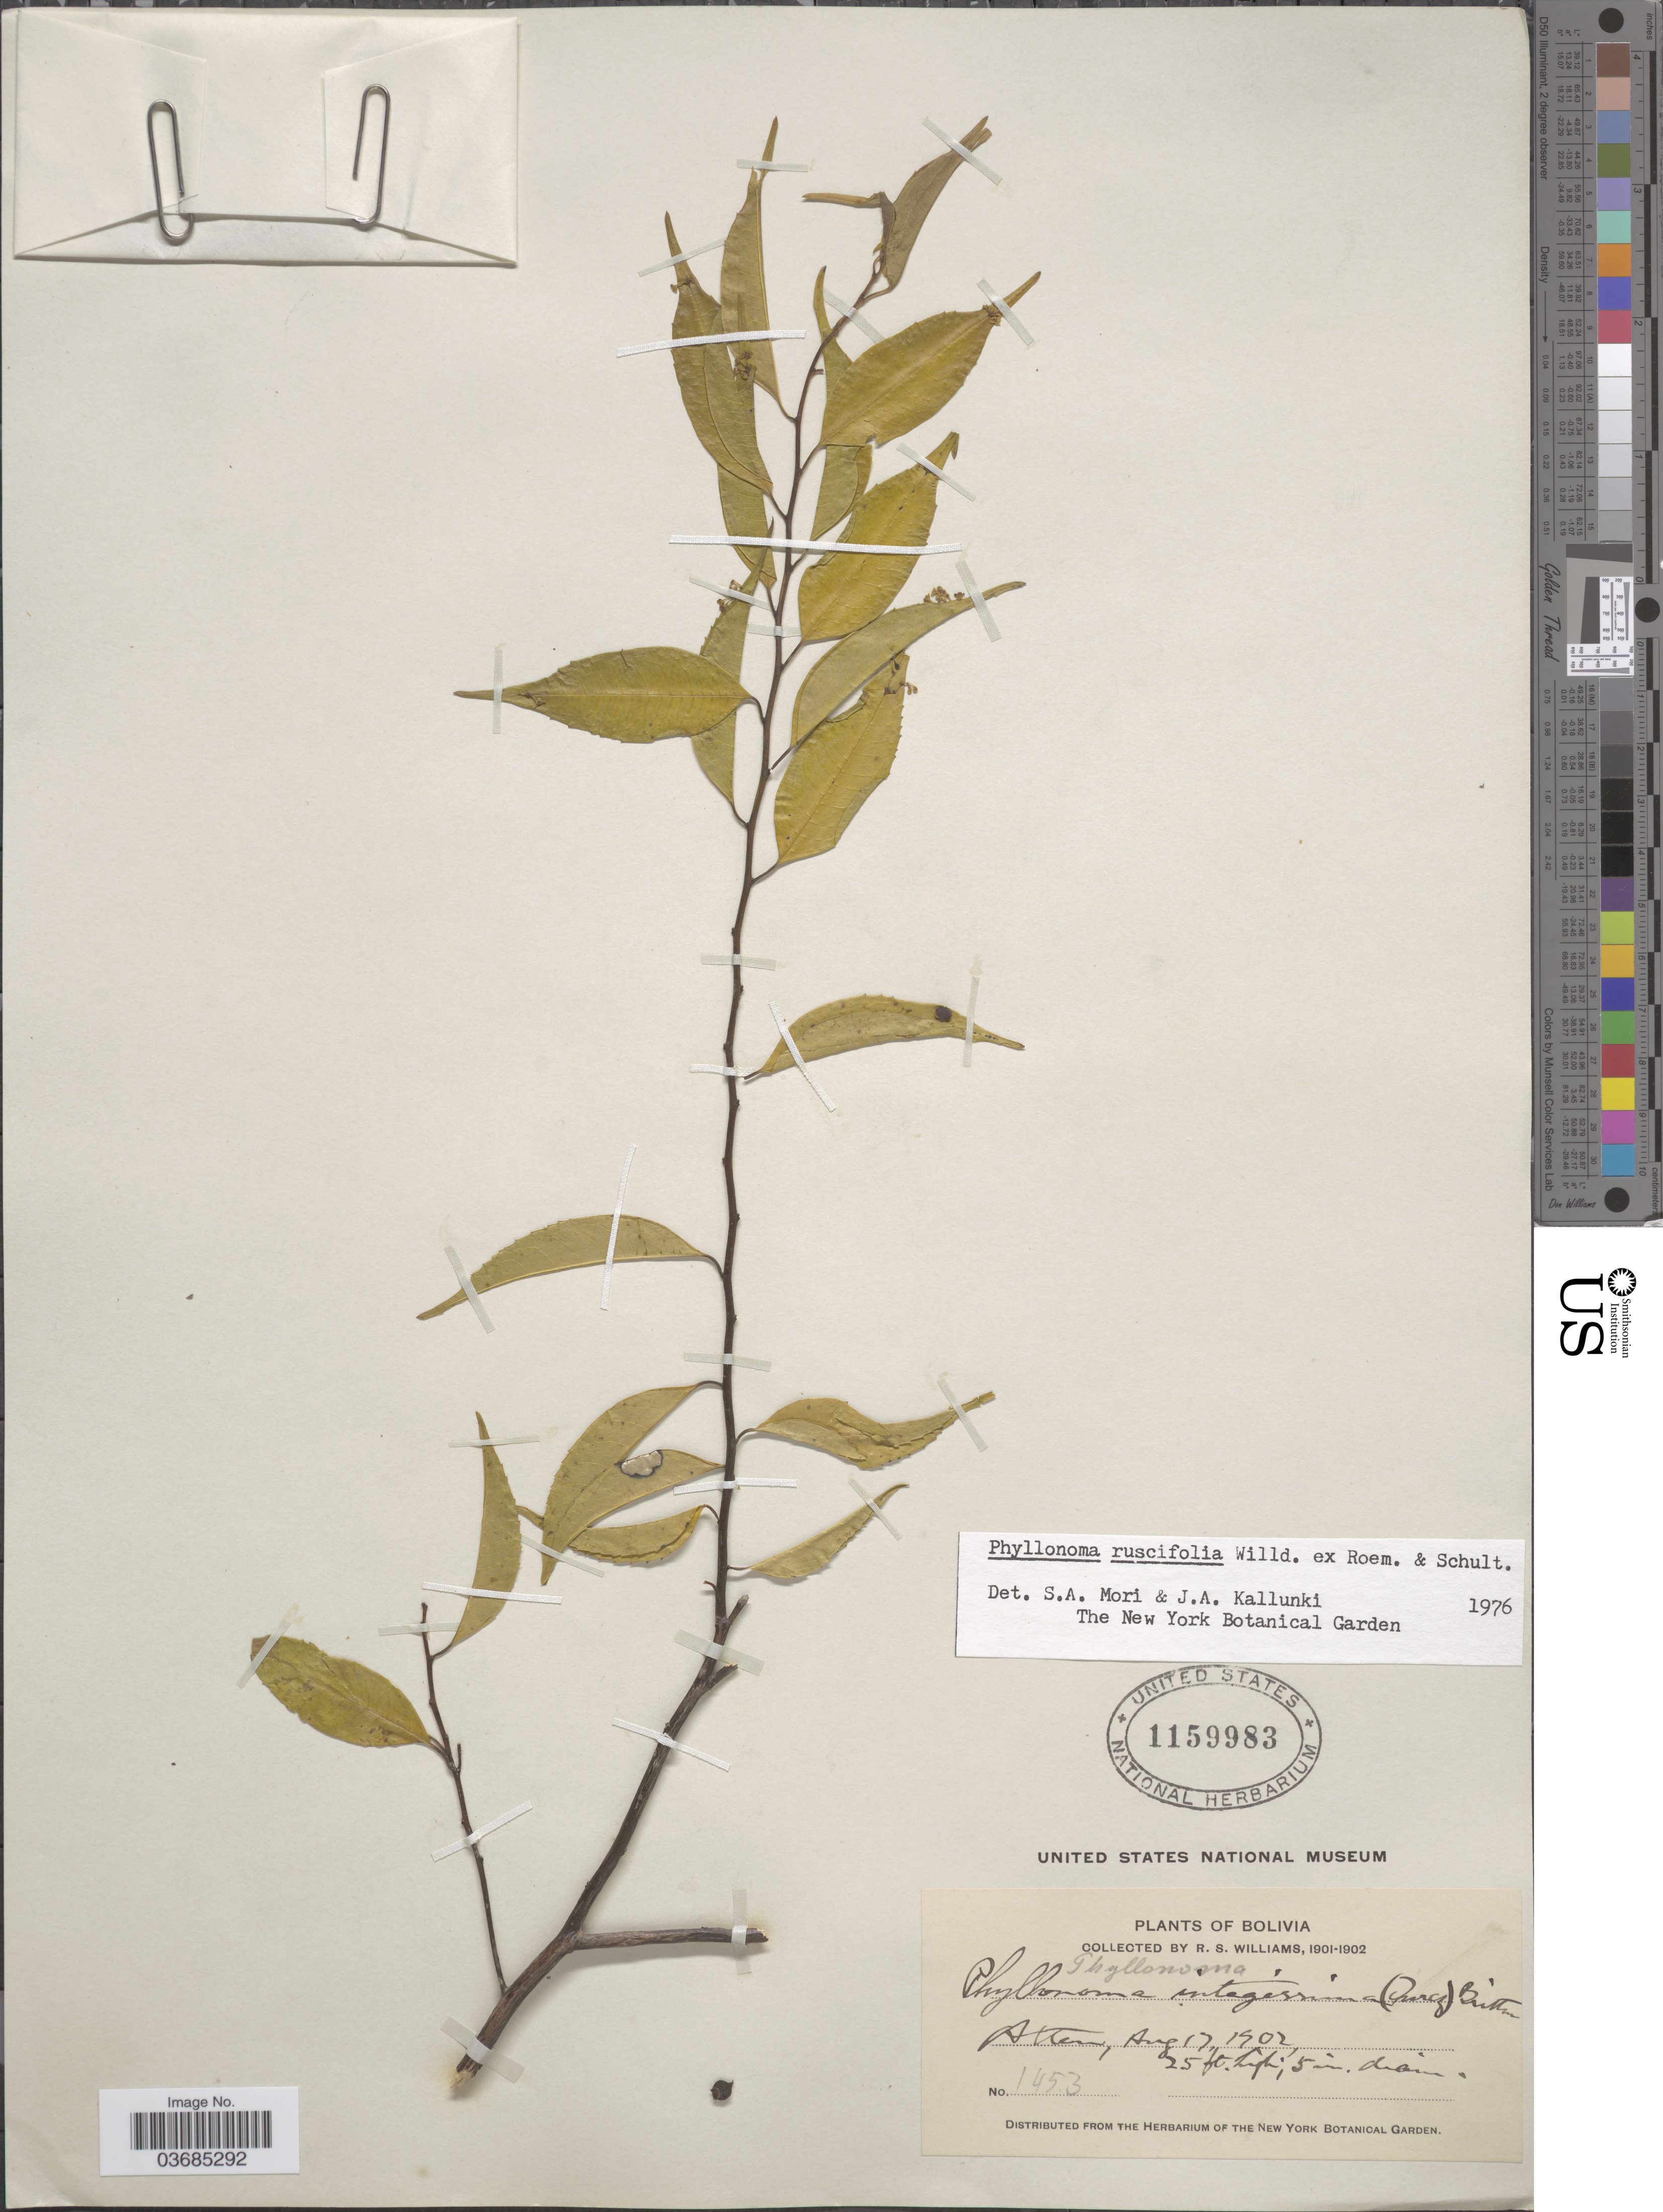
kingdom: Plantae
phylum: Tracheophyta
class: Magnoliopsida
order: Aquifoliales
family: Phyllonomaceae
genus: Phyllonoma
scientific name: Phyllonoma ruscifolia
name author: Willd. ex Schult.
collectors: R. S. Williams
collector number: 1453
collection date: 1902-08-17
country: Bolivia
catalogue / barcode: US 1159983